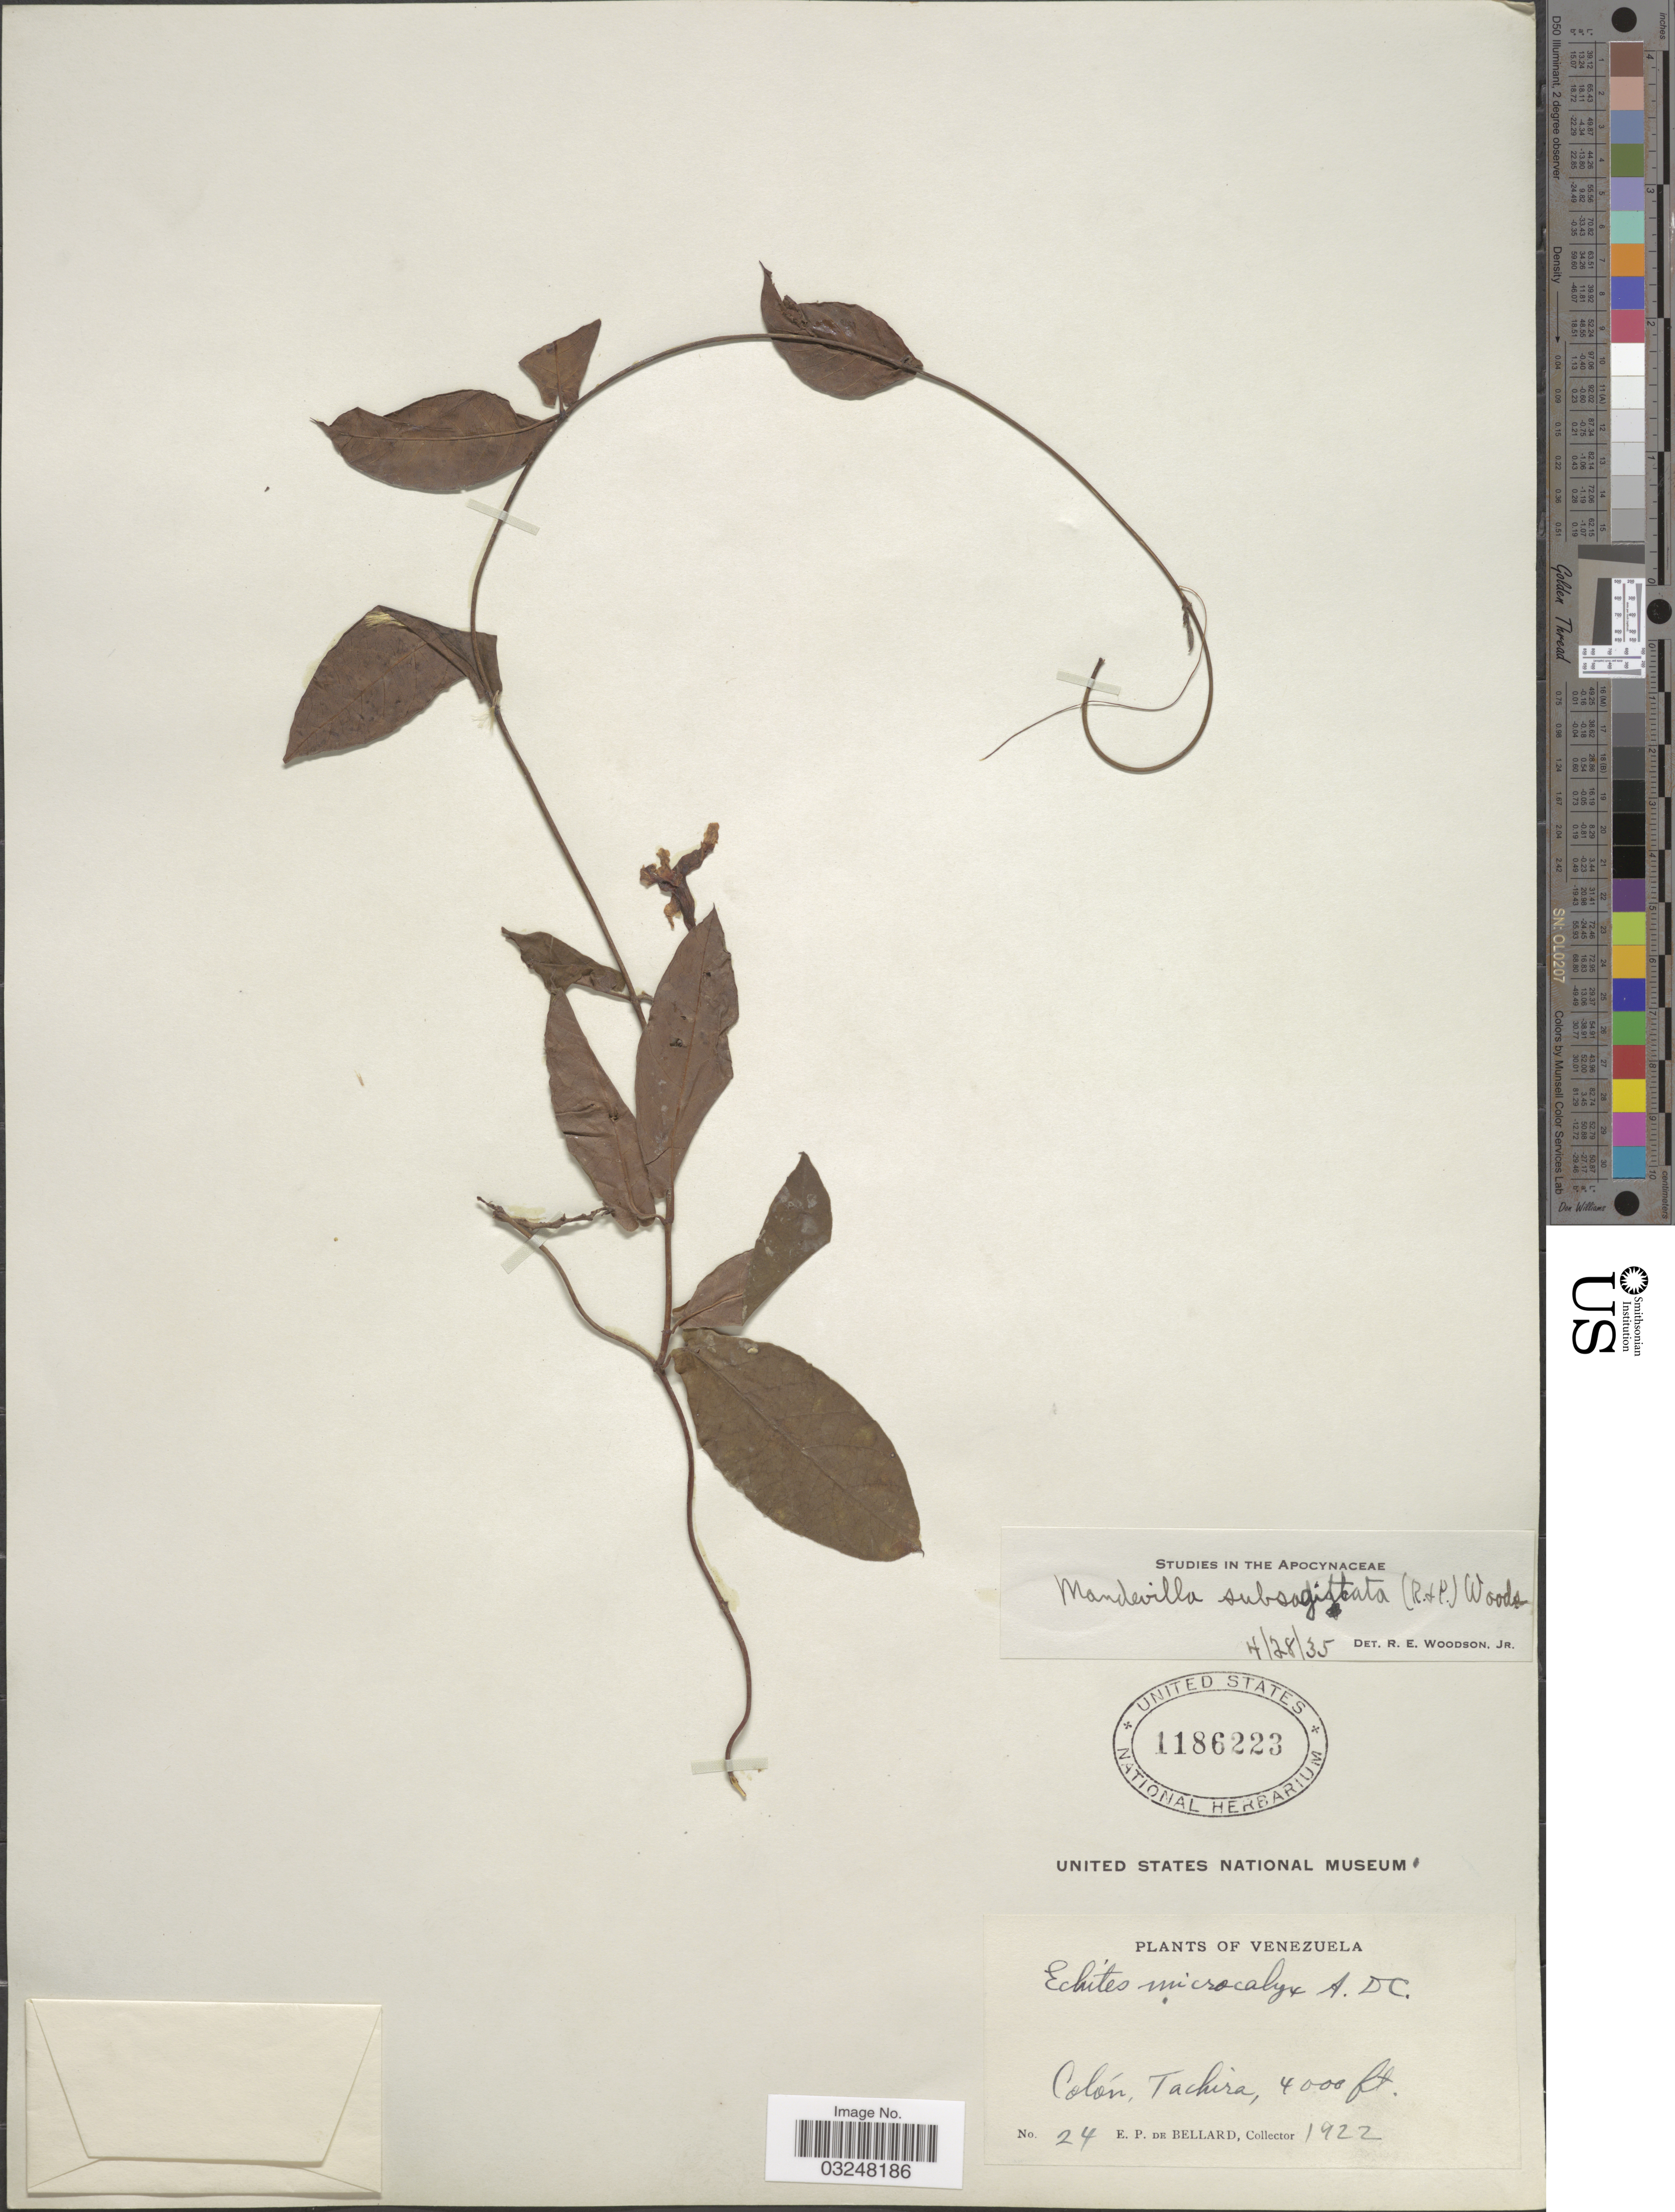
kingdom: Plantae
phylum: Tracheophyta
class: Magnoliopsida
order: Gentianales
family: Apocynaceae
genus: Mandevilla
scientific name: Mandevilla subsagittata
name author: (Ruiz & Pav.) Woodson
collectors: E. de Bellard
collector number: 24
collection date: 1922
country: Venezuela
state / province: Tachira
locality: Colón.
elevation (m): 1219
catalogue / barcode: US 1186223